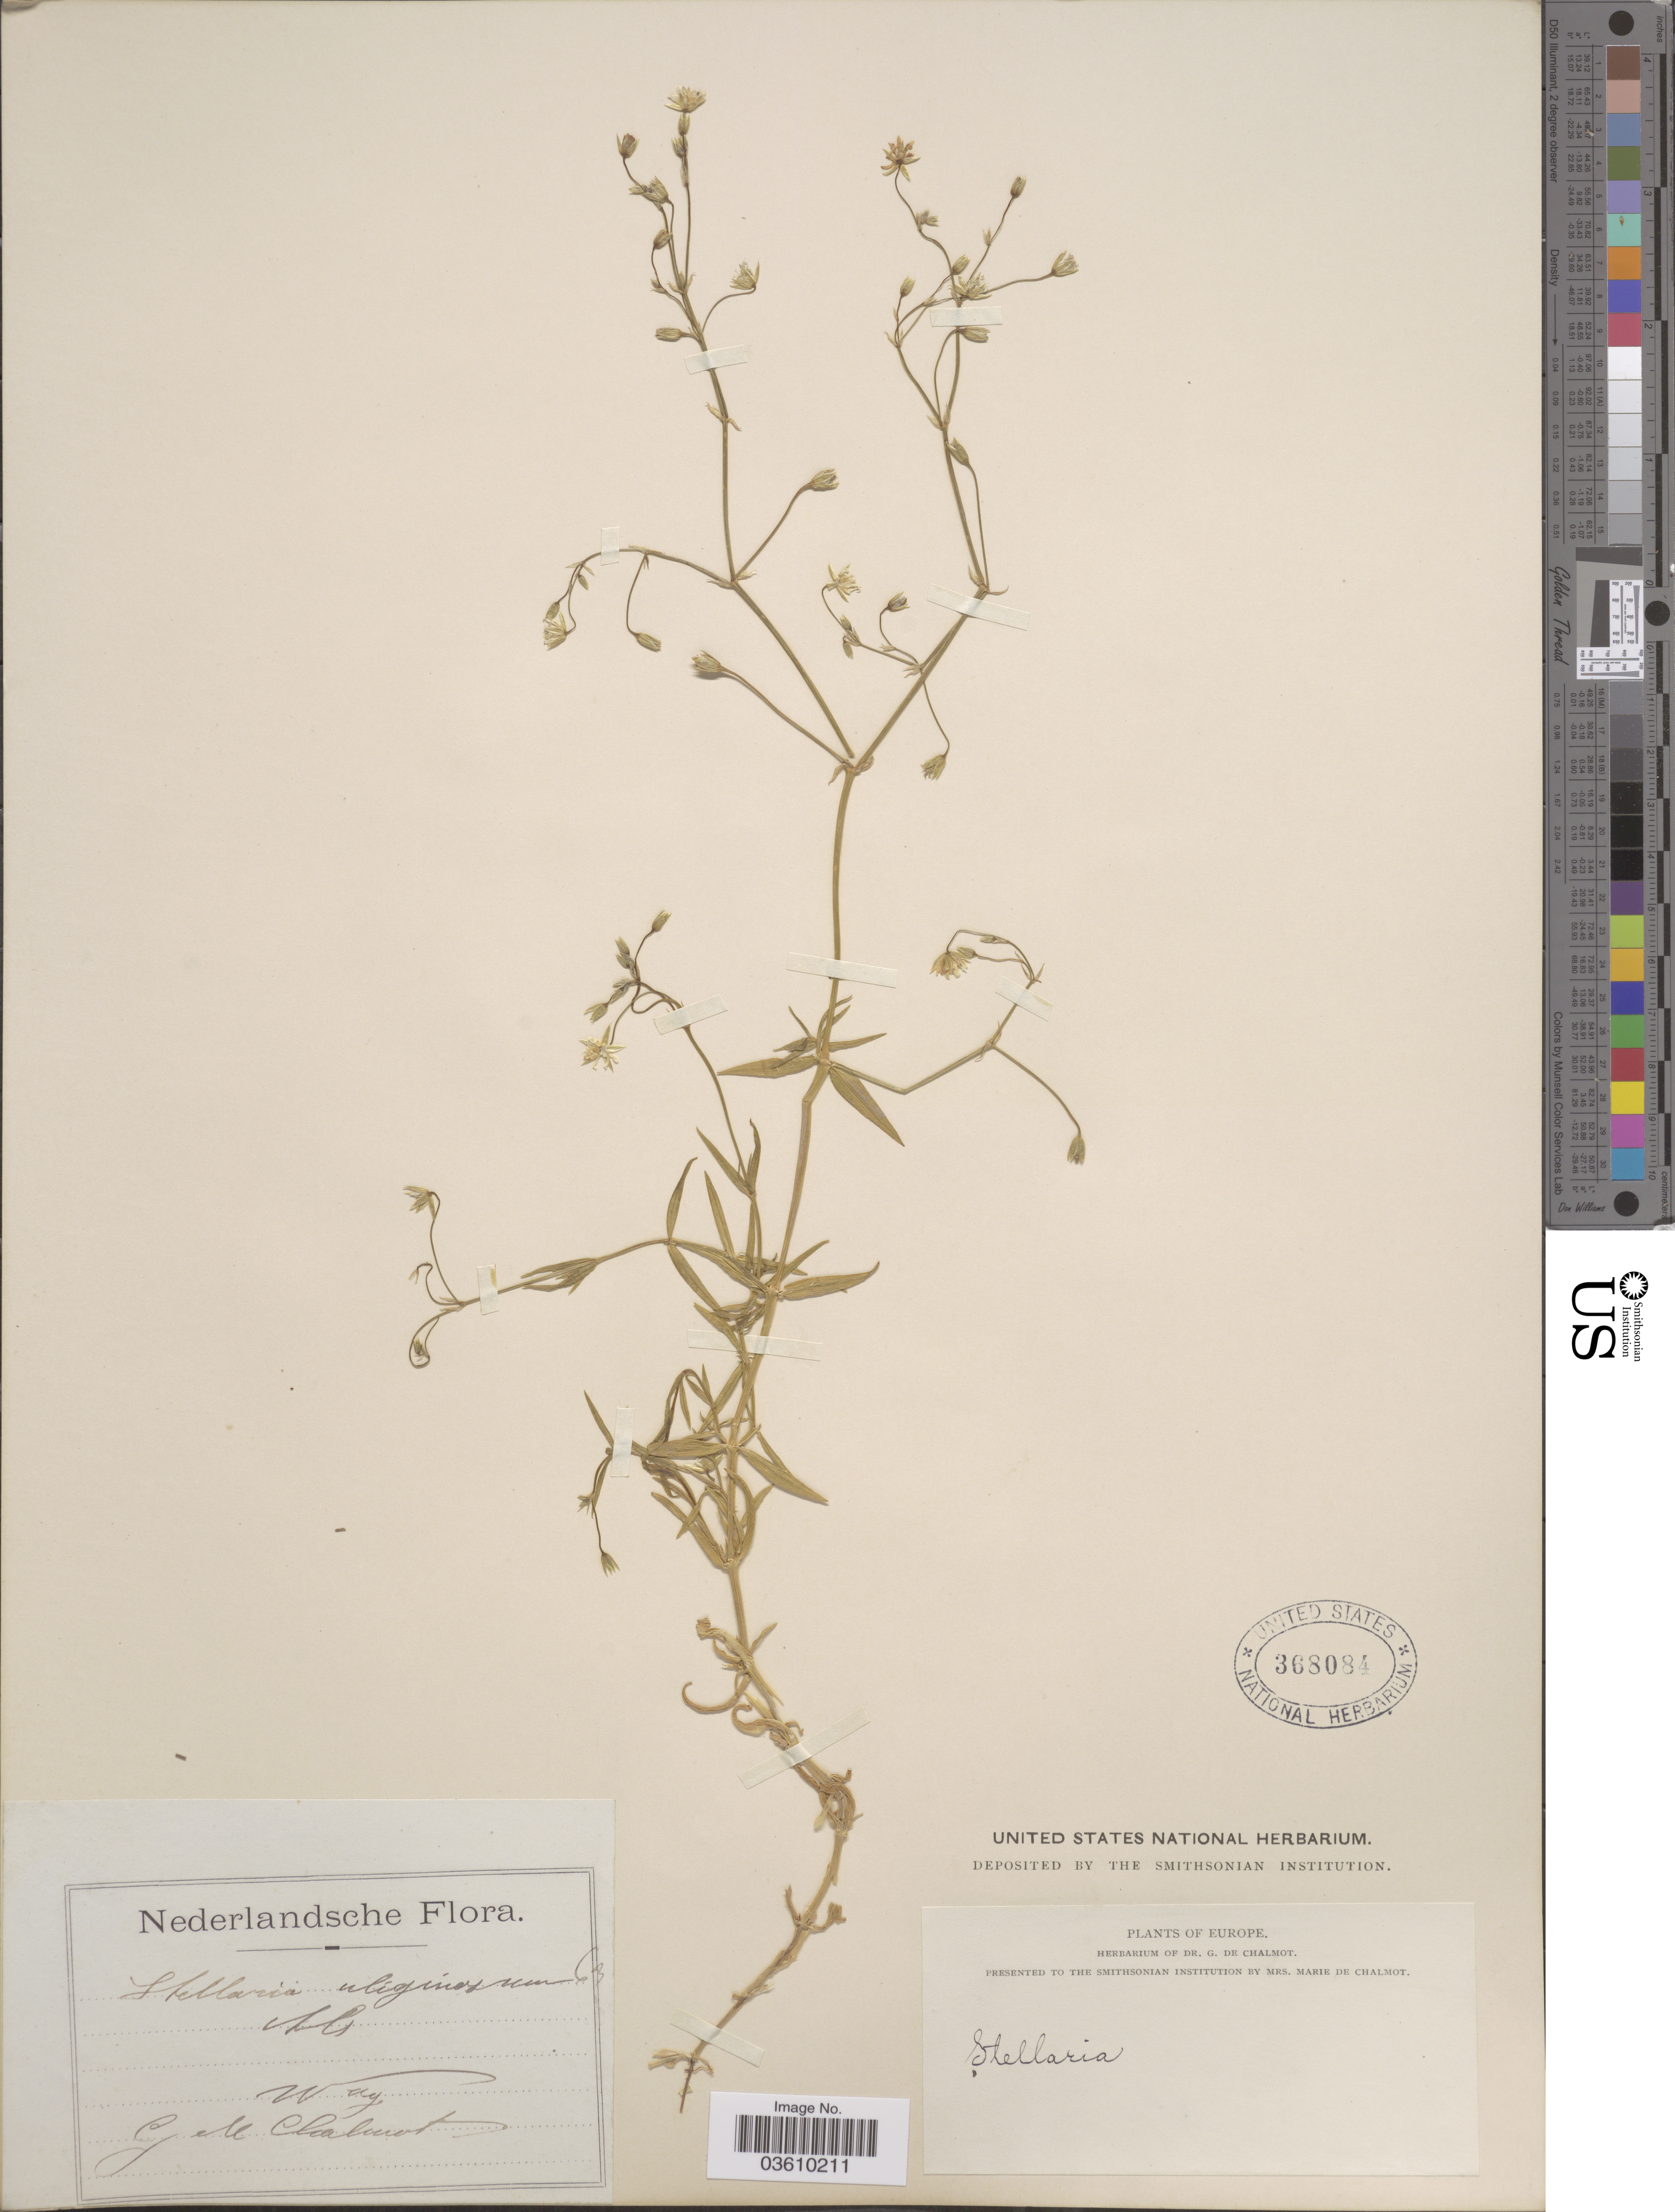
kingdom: Plantae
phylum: Tracheophyta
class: Magnoliopsida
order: Caryophyllales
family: Caryophyllaceae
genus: Stellaria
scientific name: Stellaria stricta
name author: Richardson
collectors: G. de Chalmot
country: Netherlands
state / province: Gelderland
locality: Wag.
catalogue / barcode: US 368084